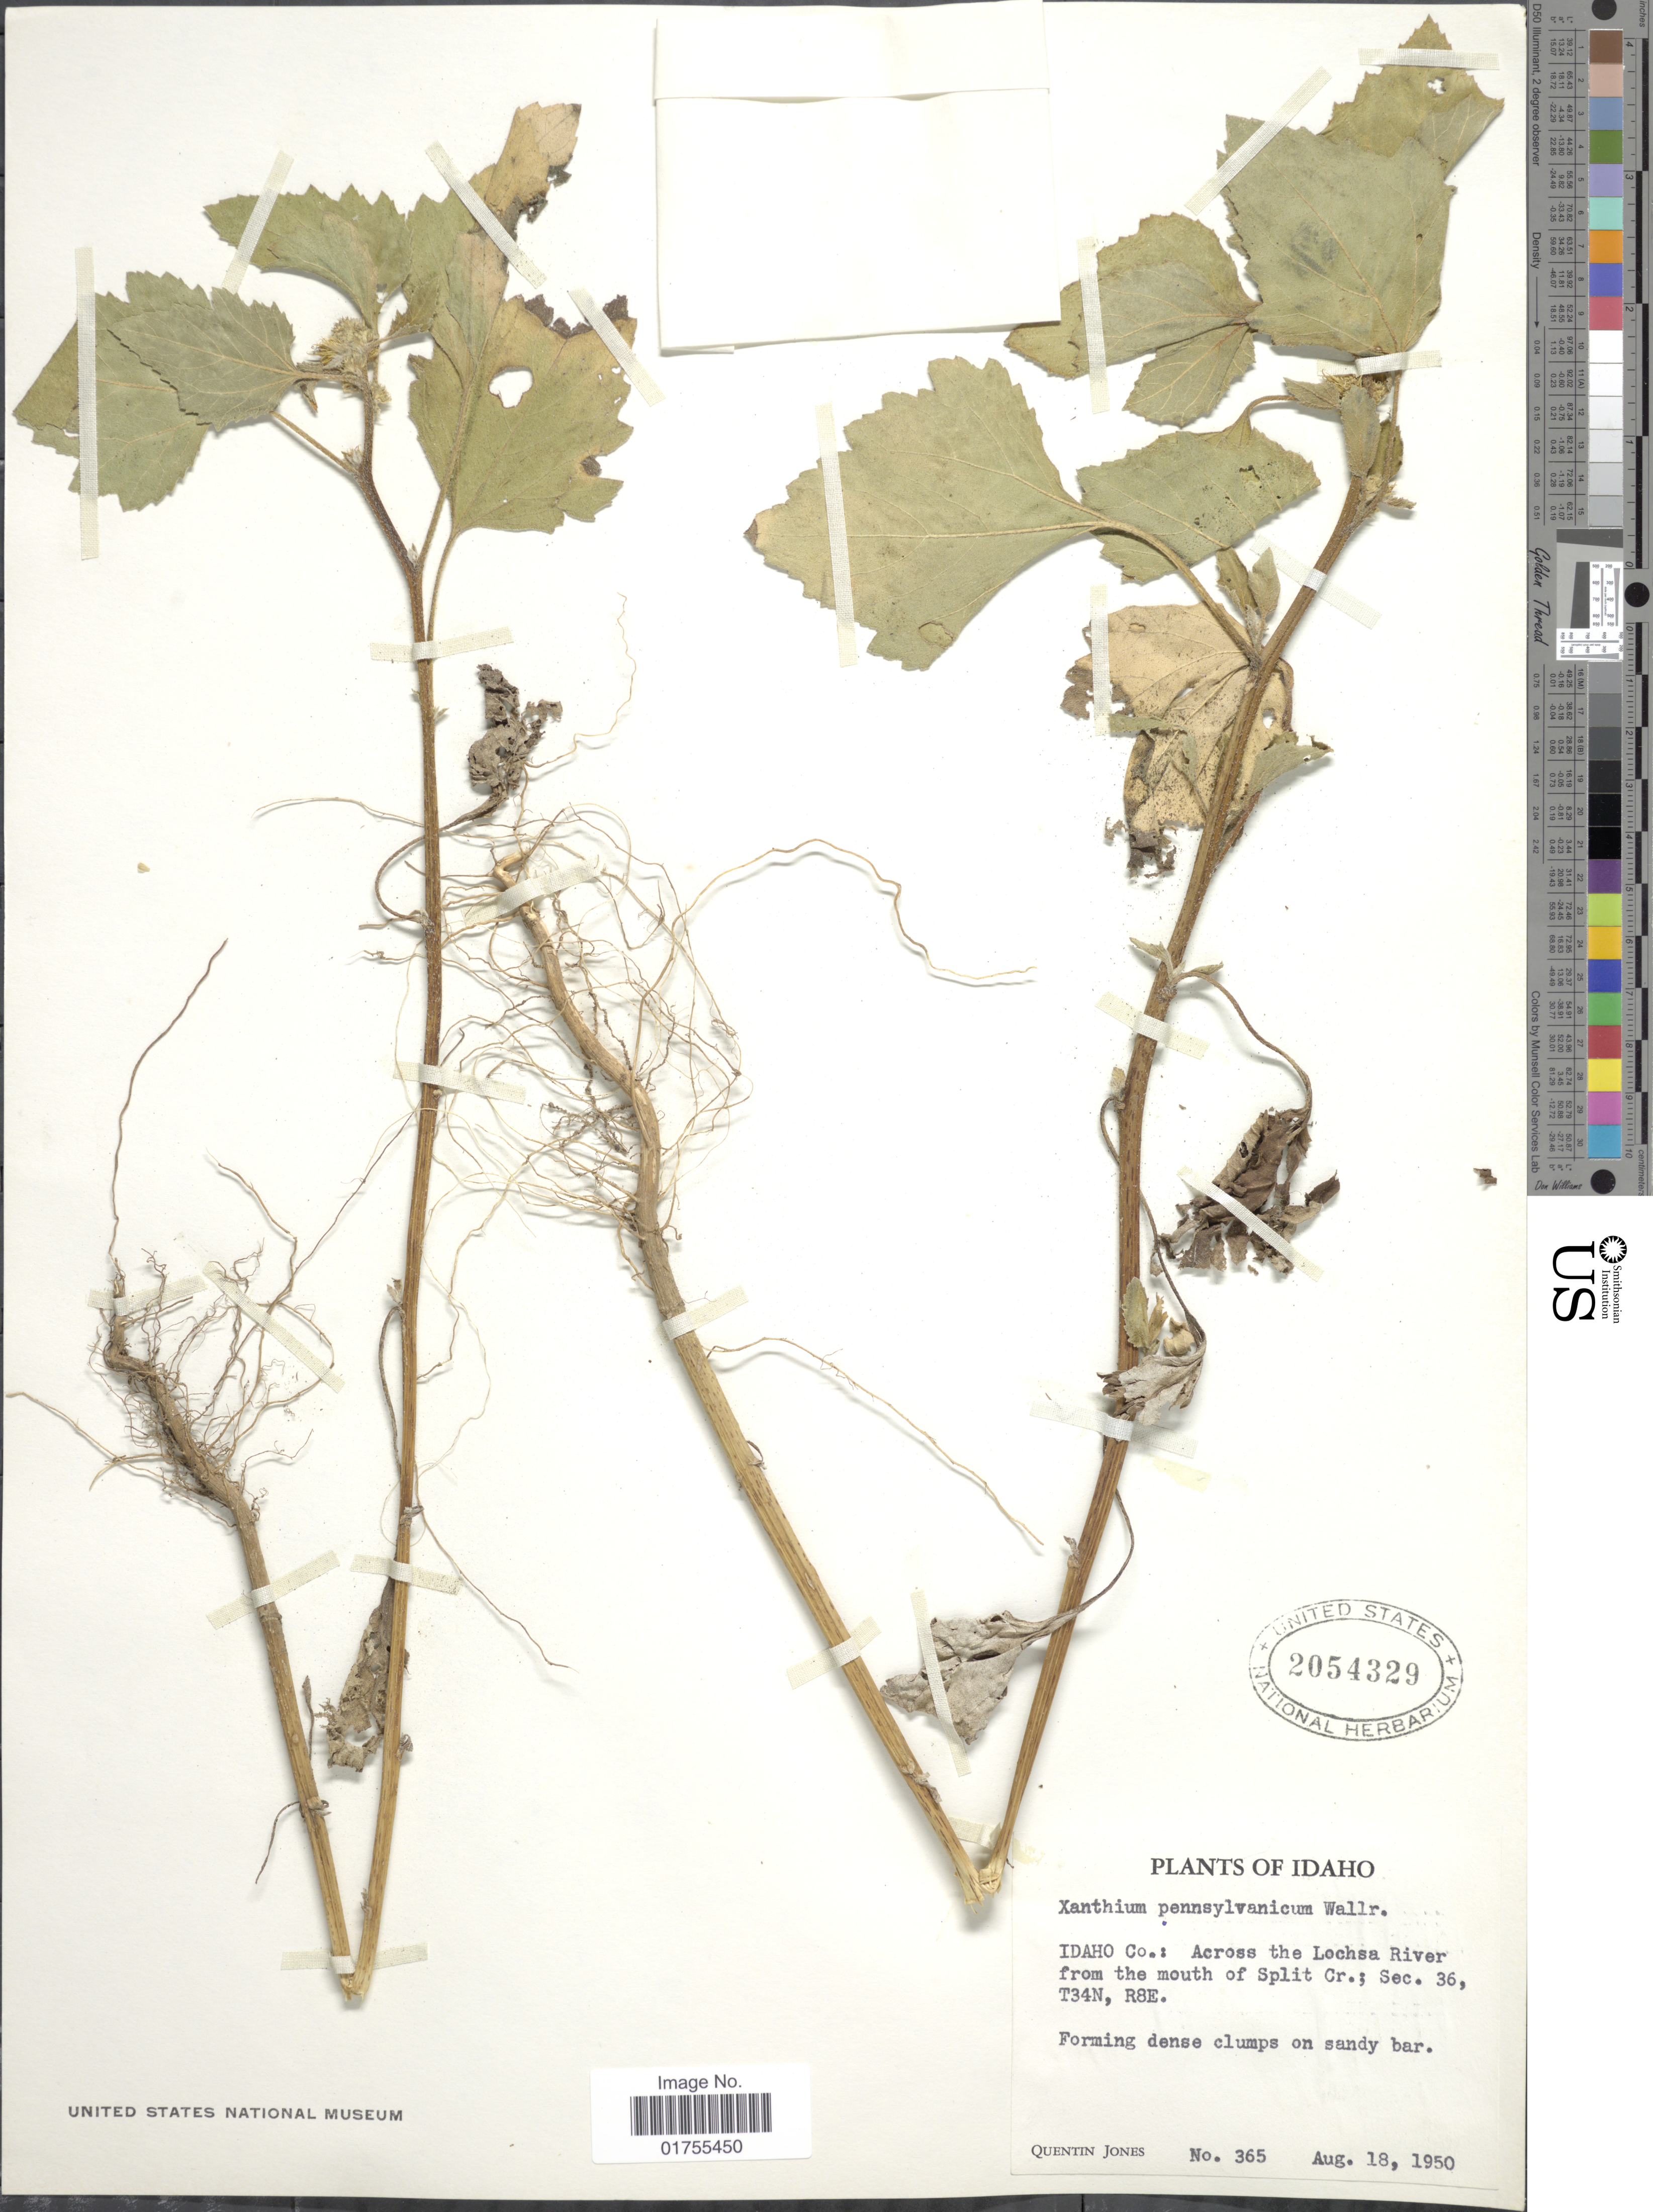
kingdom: Plantae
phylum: Tracheophyta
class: Magnoliopsida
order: Asterales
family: Asteraceae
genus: Xanthium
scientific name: Xanthium strumarium var. glabratum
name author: Mill.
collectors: Q. Jones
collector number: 365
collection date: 1950-08-18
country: United States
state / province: Idaho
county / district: Idaho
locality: Across the Lochsa River from the mouth of Split Cr.: Sec. 36, T34N, R8E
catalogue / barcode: US 2054329